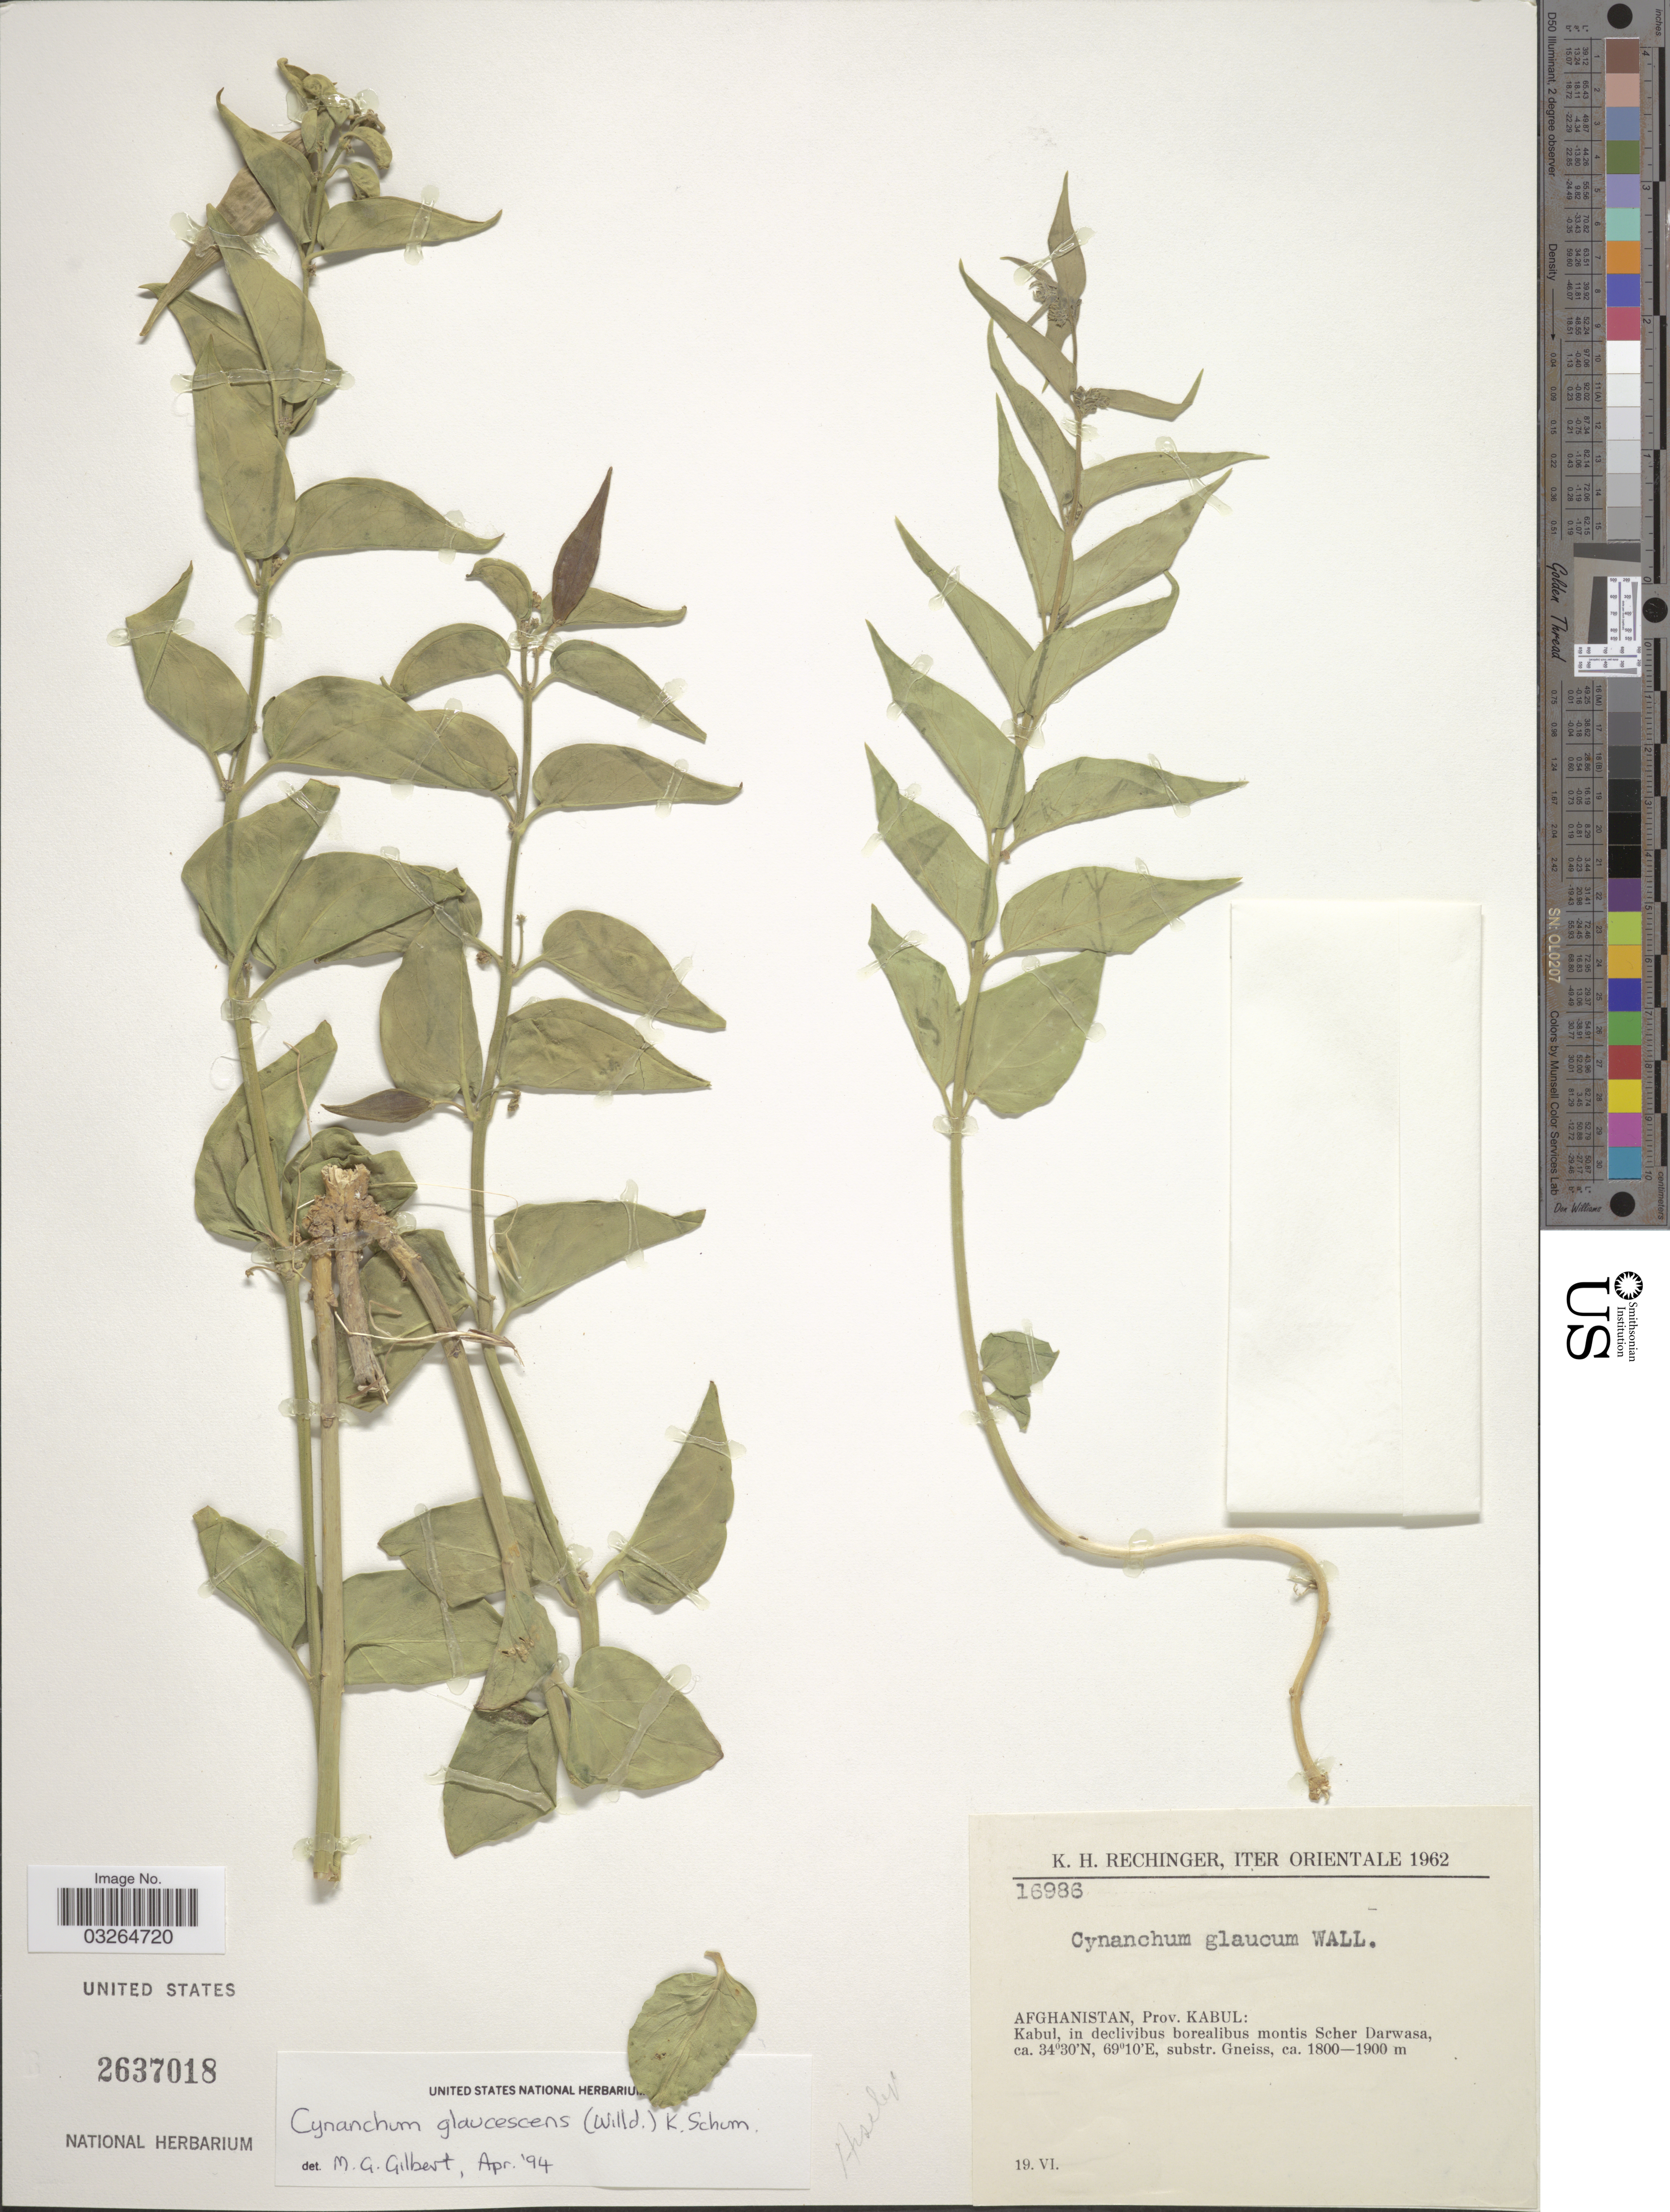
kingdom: Plantae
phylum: Tracheophyta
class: Magnoliopsida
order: Gentianales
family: Apocynaceae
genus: Cynanchum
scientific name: Cynanchum canescens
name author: (Willd.) K. Schum.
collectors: K. H. Rechinger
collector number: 16986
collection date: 1962-06-19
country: Afghanistan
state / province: Kabul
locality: Orientale. Kabul, in declivibus borealibus montis Scher Darwasa, substr. Gneiss.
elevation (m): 1800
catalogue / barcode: US 2637018